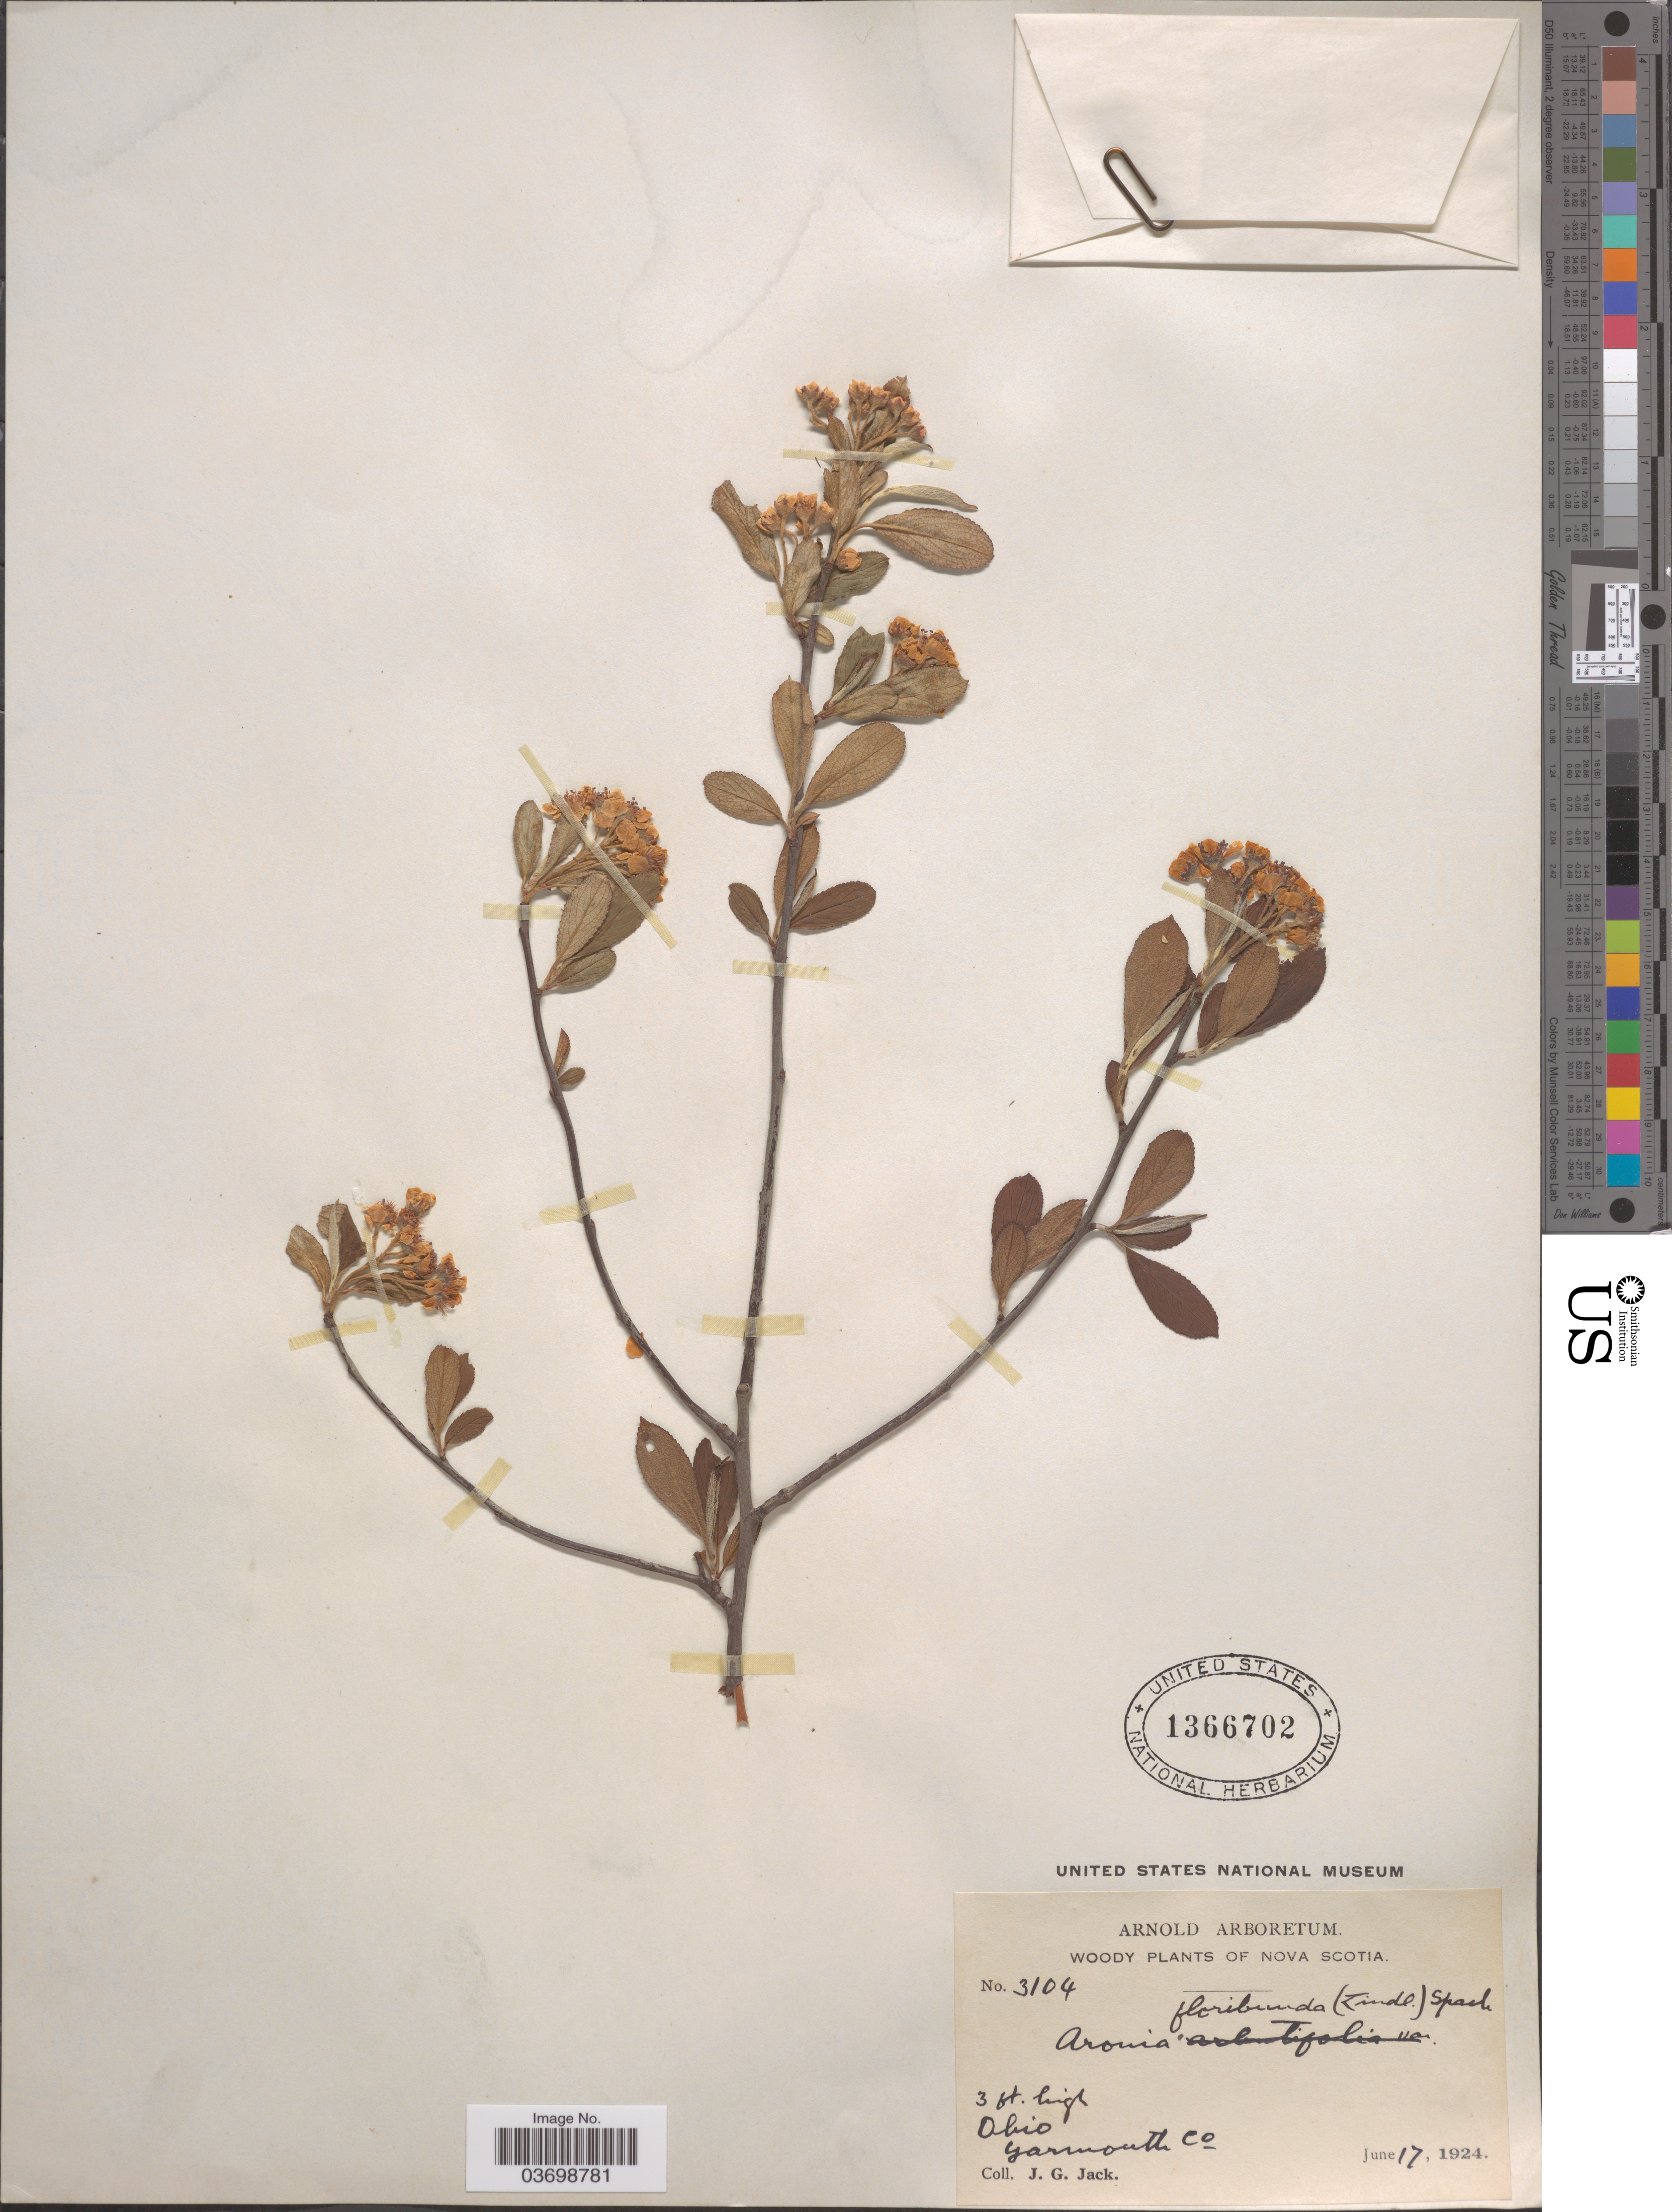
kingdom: Plantae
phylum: Tracheophyta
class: Magnoliopsida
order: Rosales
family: Rosaceae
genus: Aronia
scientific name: Aronia x prunifolia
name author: (Marshall) Rehder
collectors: J. G. Jack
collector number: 3104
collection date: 1924-06-17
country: United States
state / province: Ohio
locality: Garmouth Co.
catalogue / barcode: US 1366702